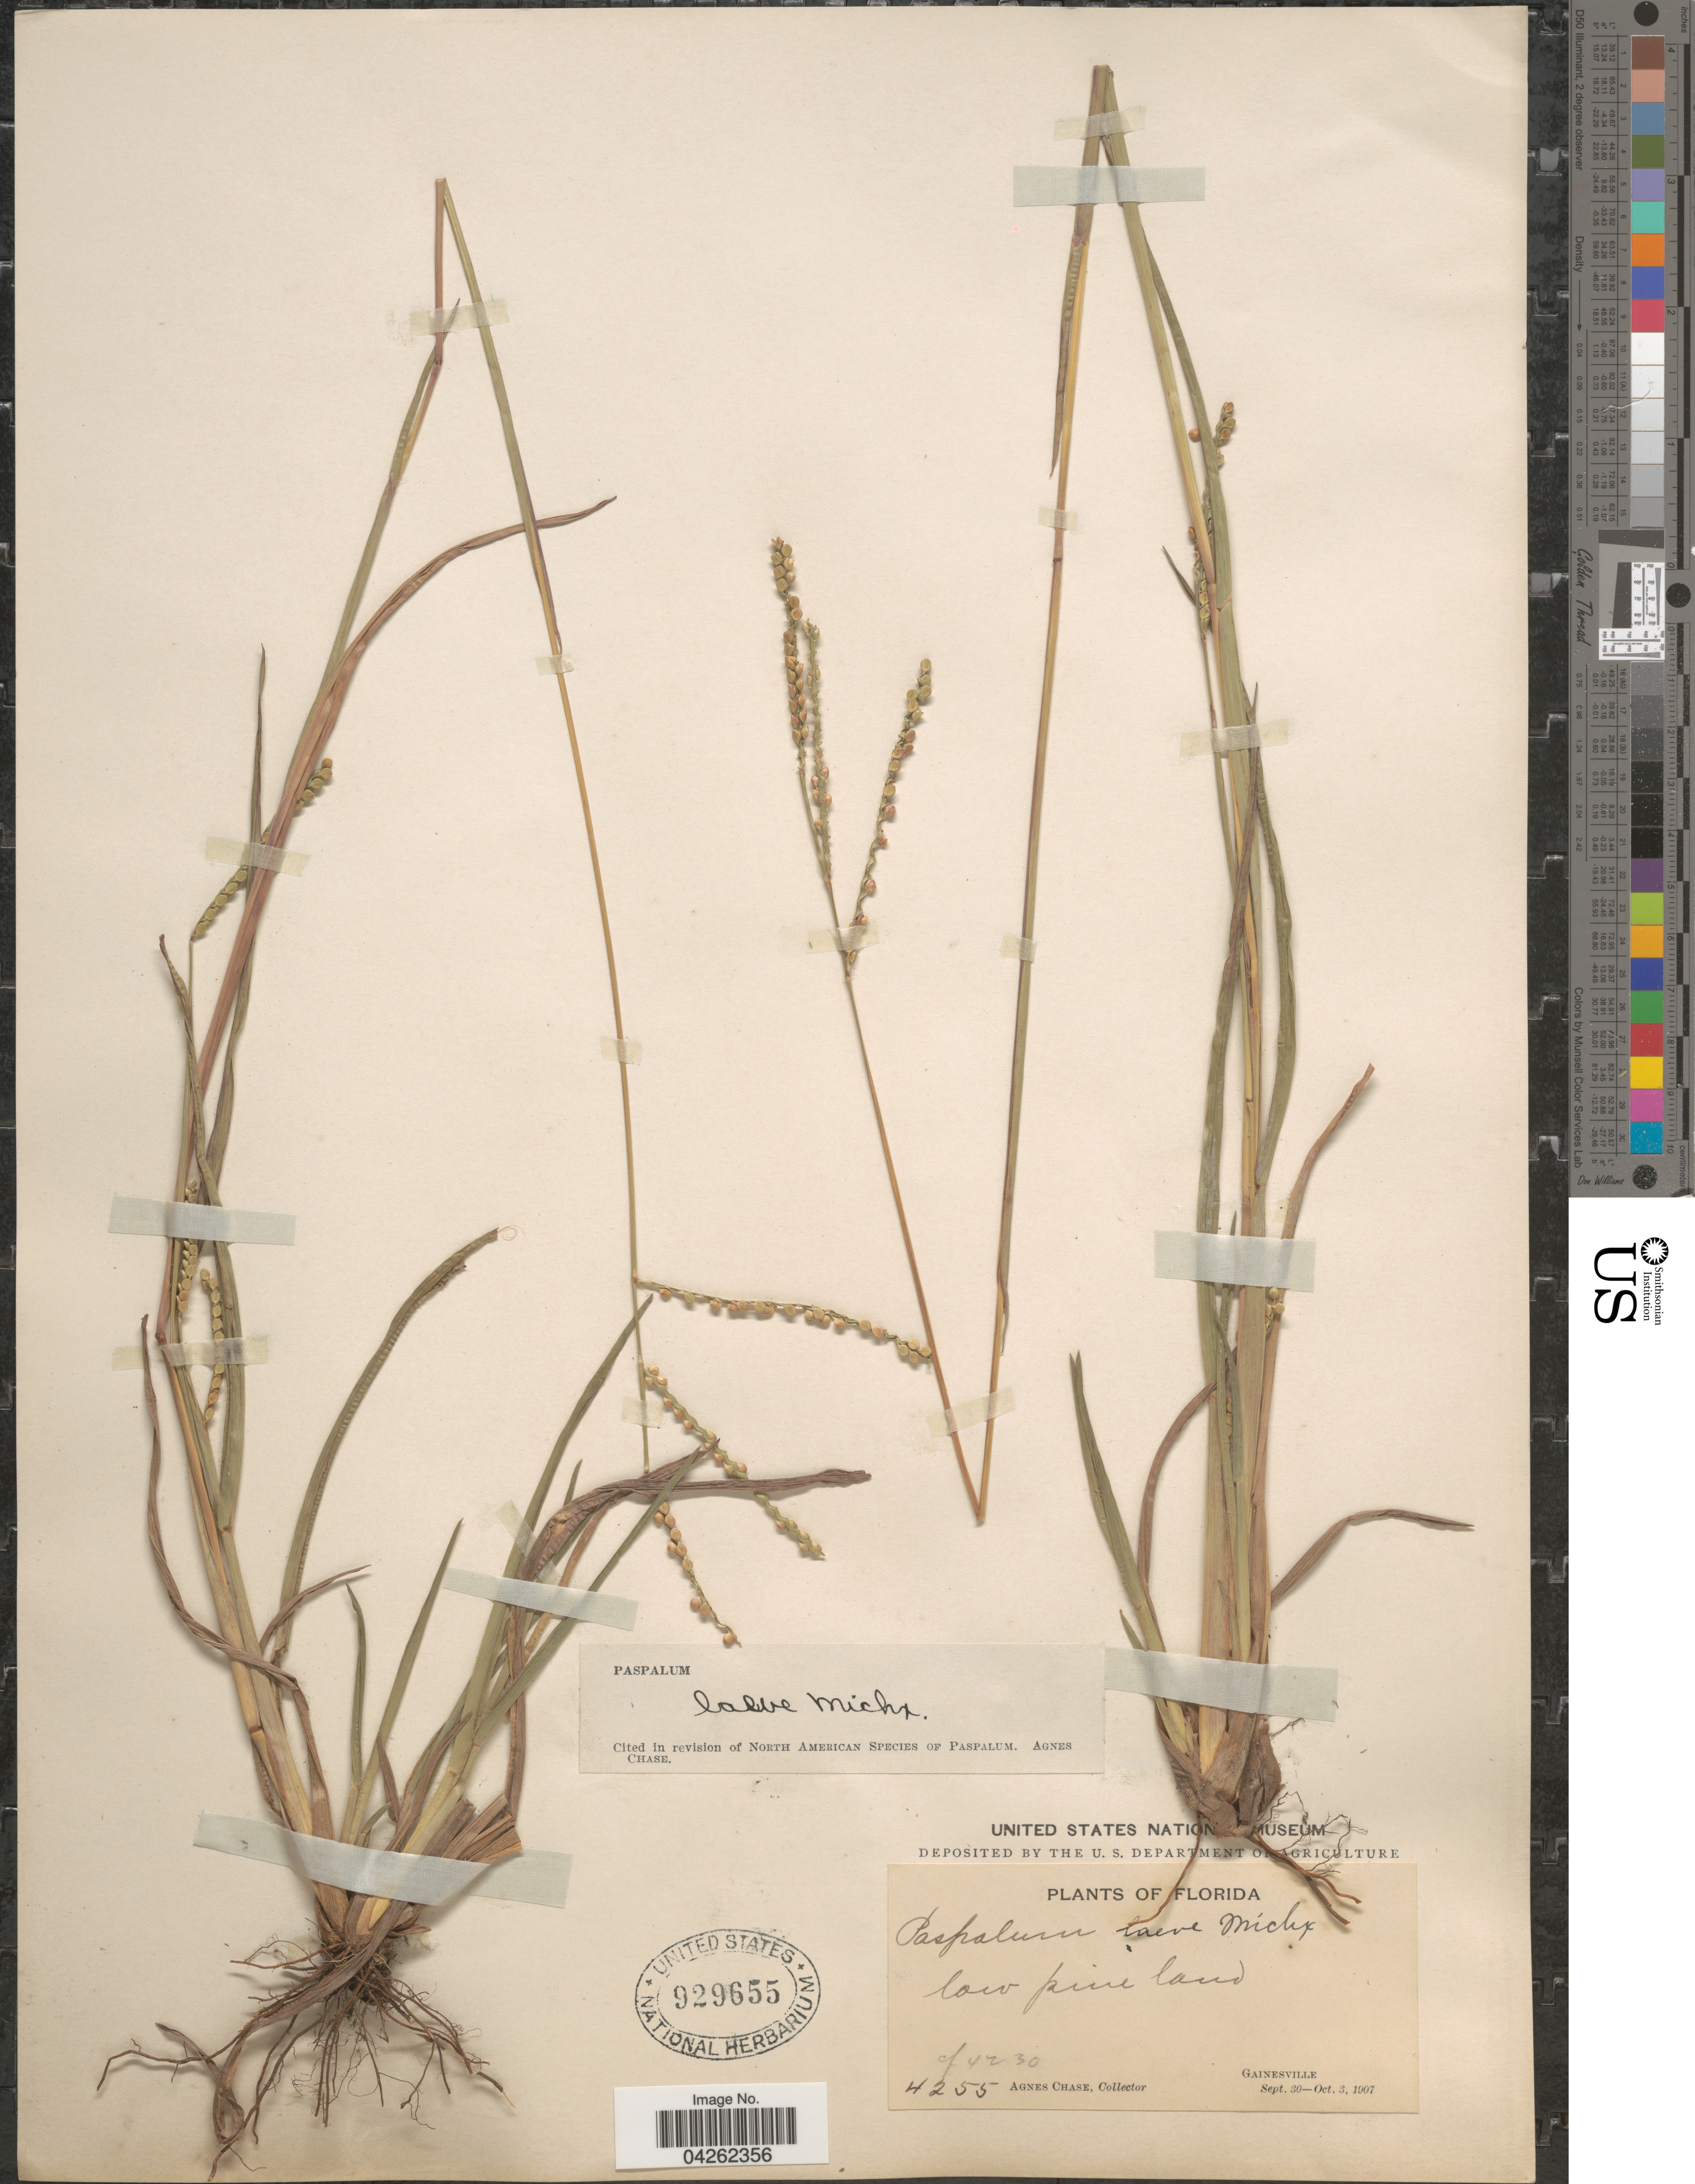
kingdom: Plantae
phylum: Tracheophyta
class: Liliopsida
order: Poales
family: Poaceae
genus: Paspalum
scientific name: Paspalum laeve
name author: Michx.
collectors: A. Chase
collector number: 4255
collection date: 1907-09-30/1907-10-03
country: United States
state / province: Florida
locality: Low pine land. Gainesville.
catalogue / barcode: US 929655